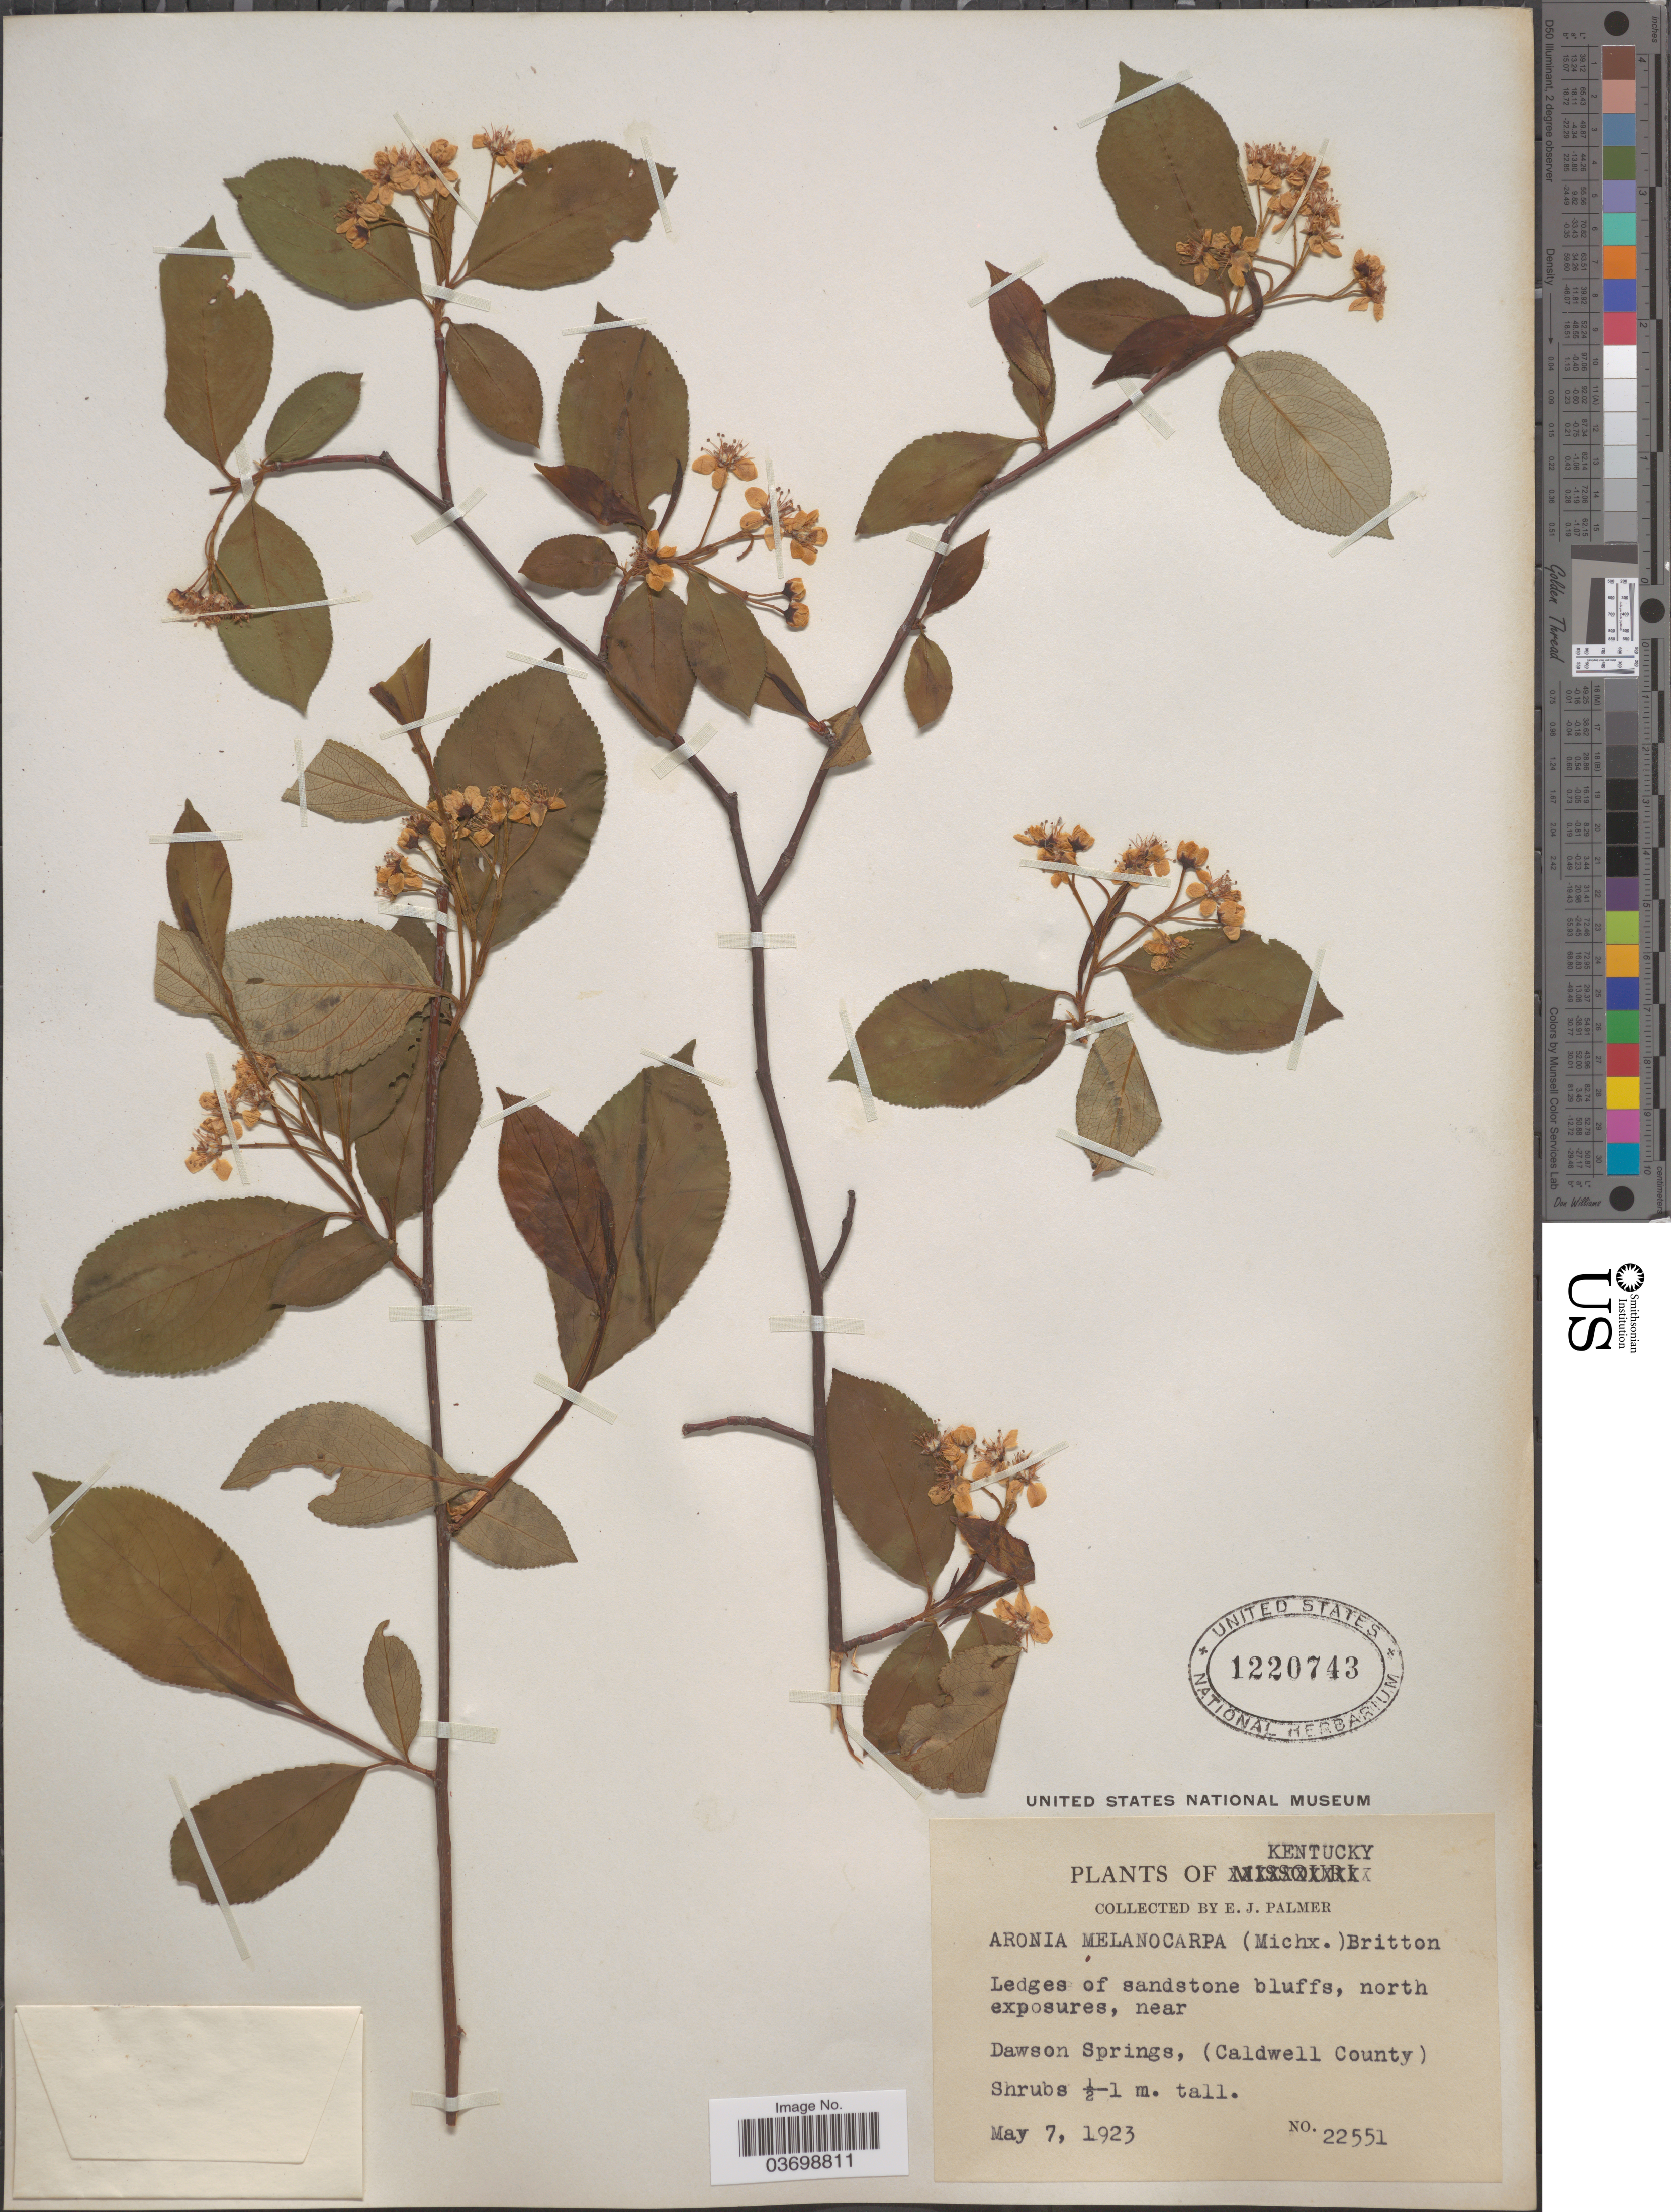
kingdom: Plantae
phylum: Tracheophyta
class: Magnoliopsida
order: Rosales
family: Rosaceae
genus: Aronia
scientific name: Aronia melanocarpa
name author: (Michx.) Elliott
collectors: E. J. Palmer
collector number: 22551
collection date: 1923-05-07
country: United States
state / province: Kentucky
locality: Ledges of sandstone bluffs, north exposures, near Dawson Springs, (Caldwell County).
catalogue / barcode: US 1220743